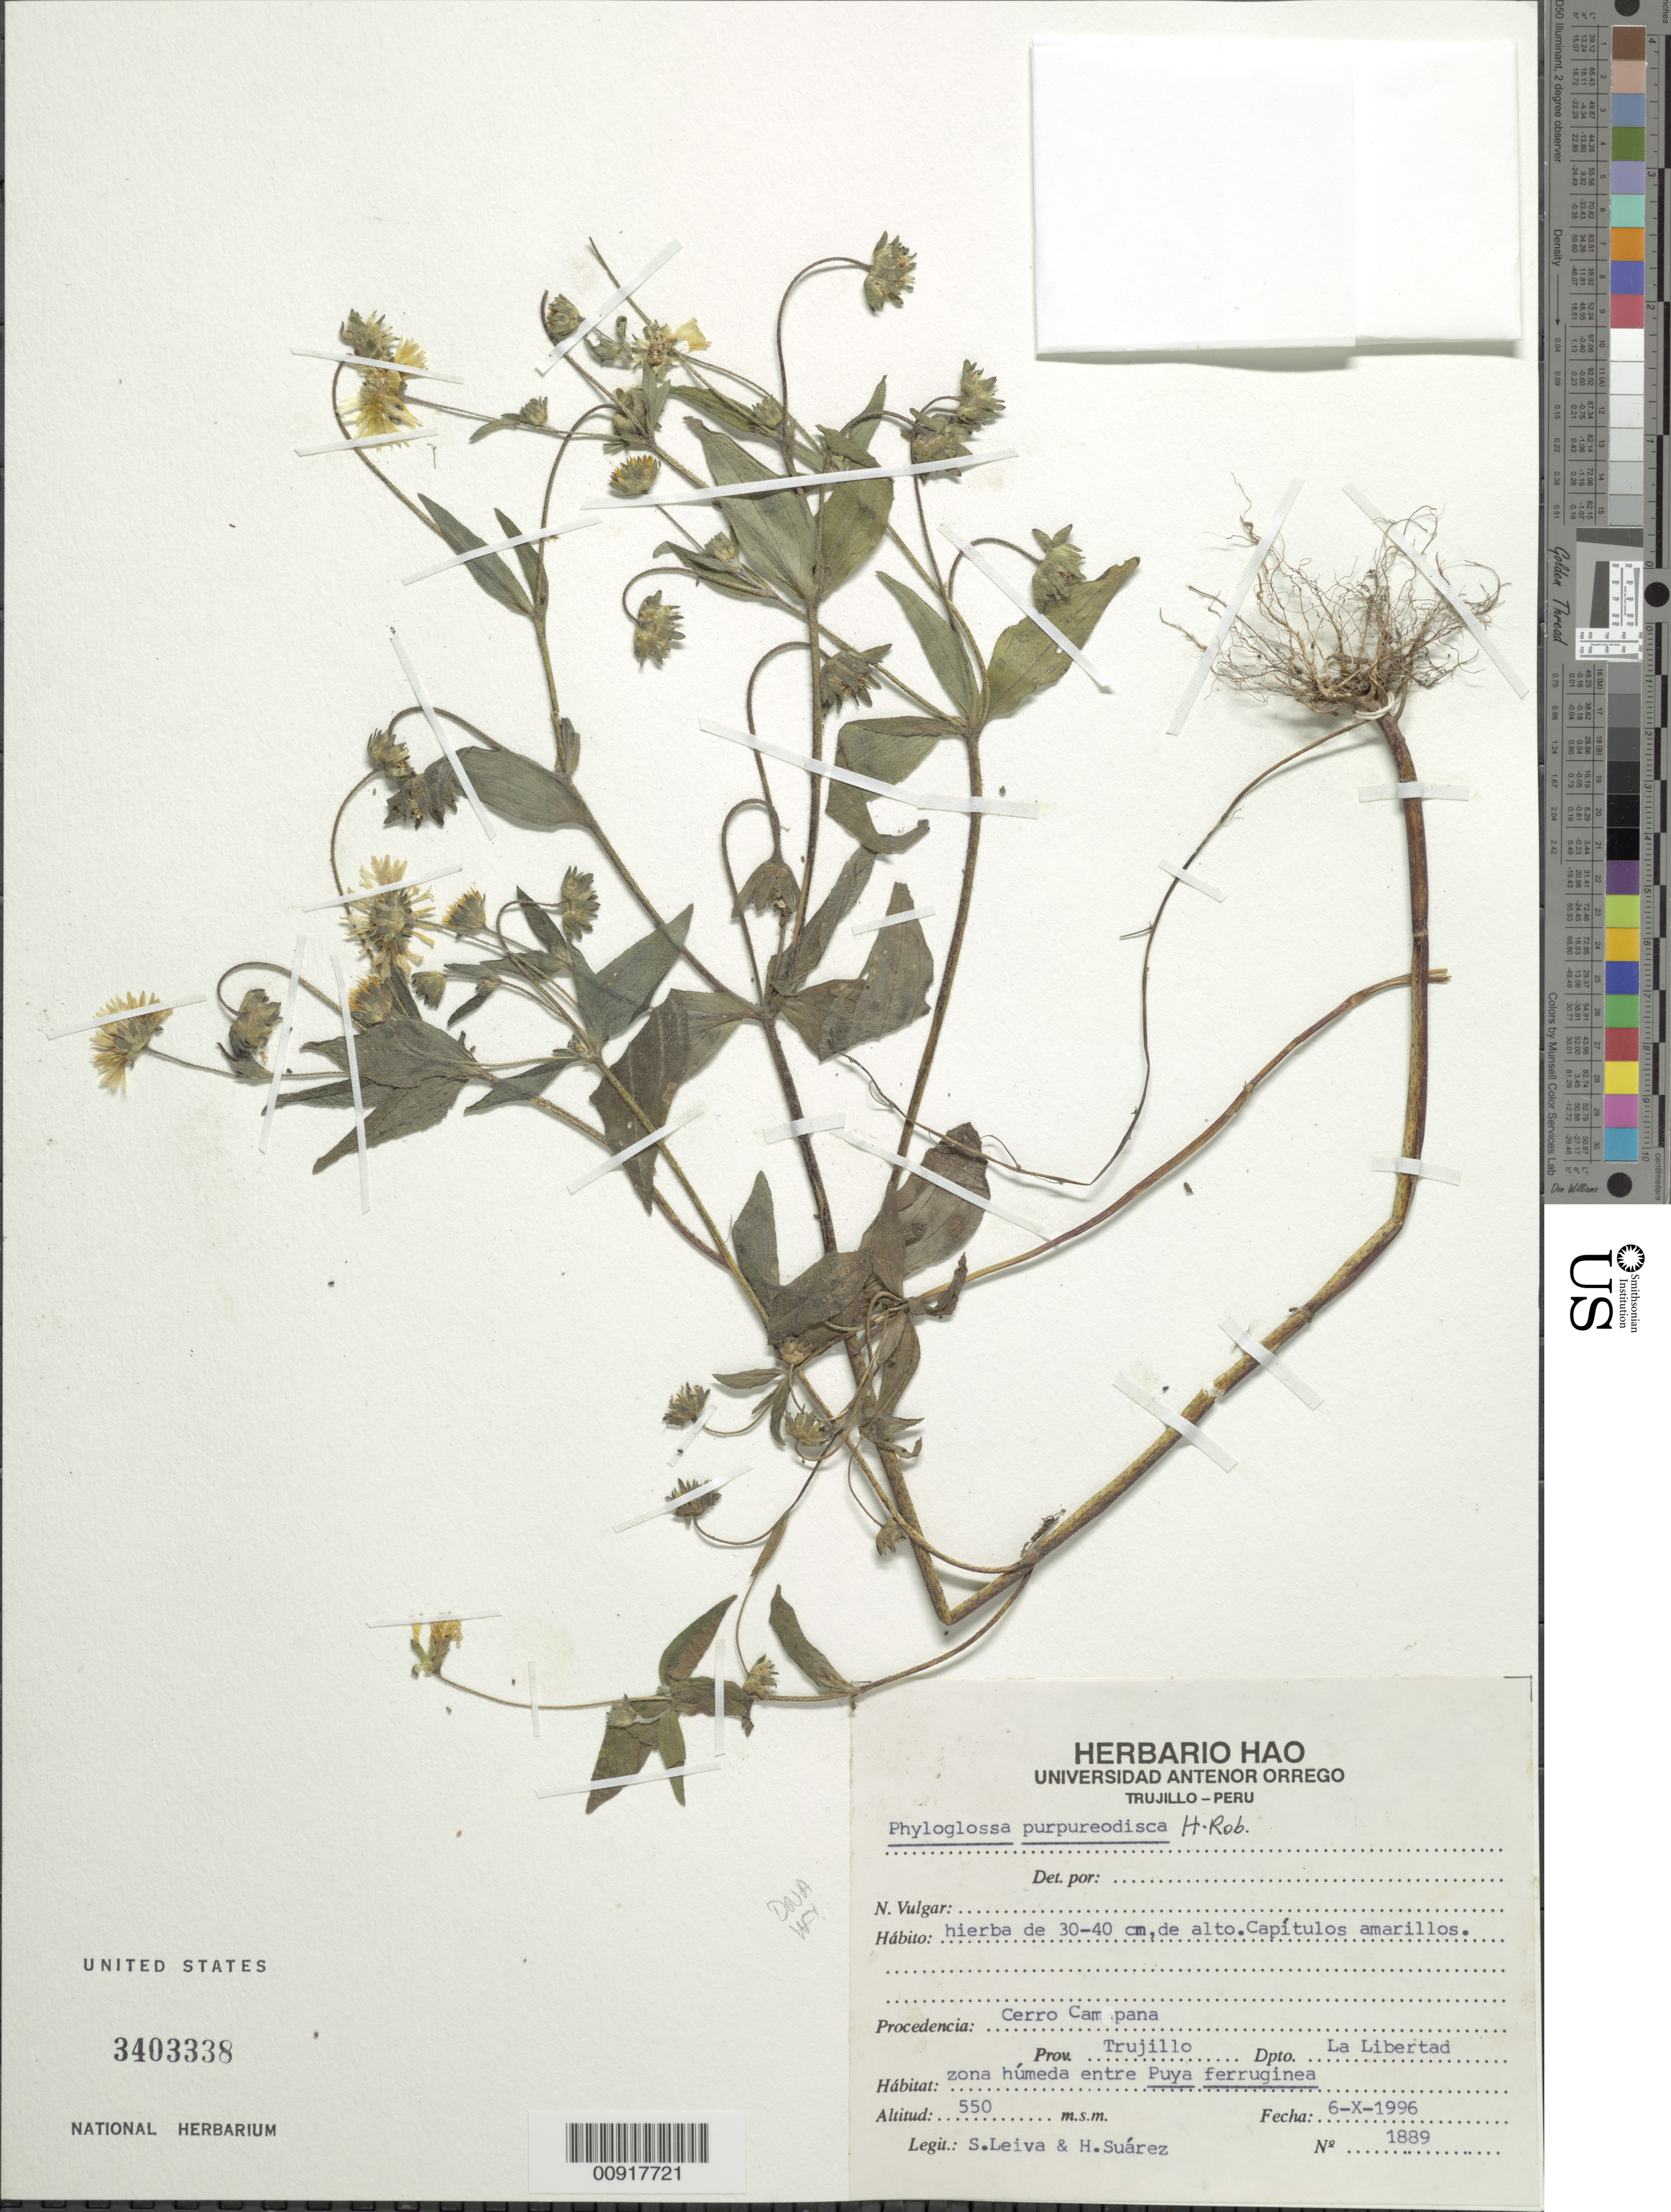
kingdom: Plantae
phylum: Tracheophyta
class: Magnoliopsida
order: Asterales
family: Asteraceae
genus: Philoglossa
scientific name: Philoglossa purpureodisca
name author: H. Rob.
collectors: S. Leiva G. & H. Suarez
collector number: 1889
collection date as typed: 6 October 1996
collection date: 1996-10-06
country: Peru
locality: Prov. Trujillo, Dpto. La Libertad, Cerro Campana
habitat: Zona húmeda entre Puya ferruginea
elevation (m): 550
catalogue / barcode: US 3403338